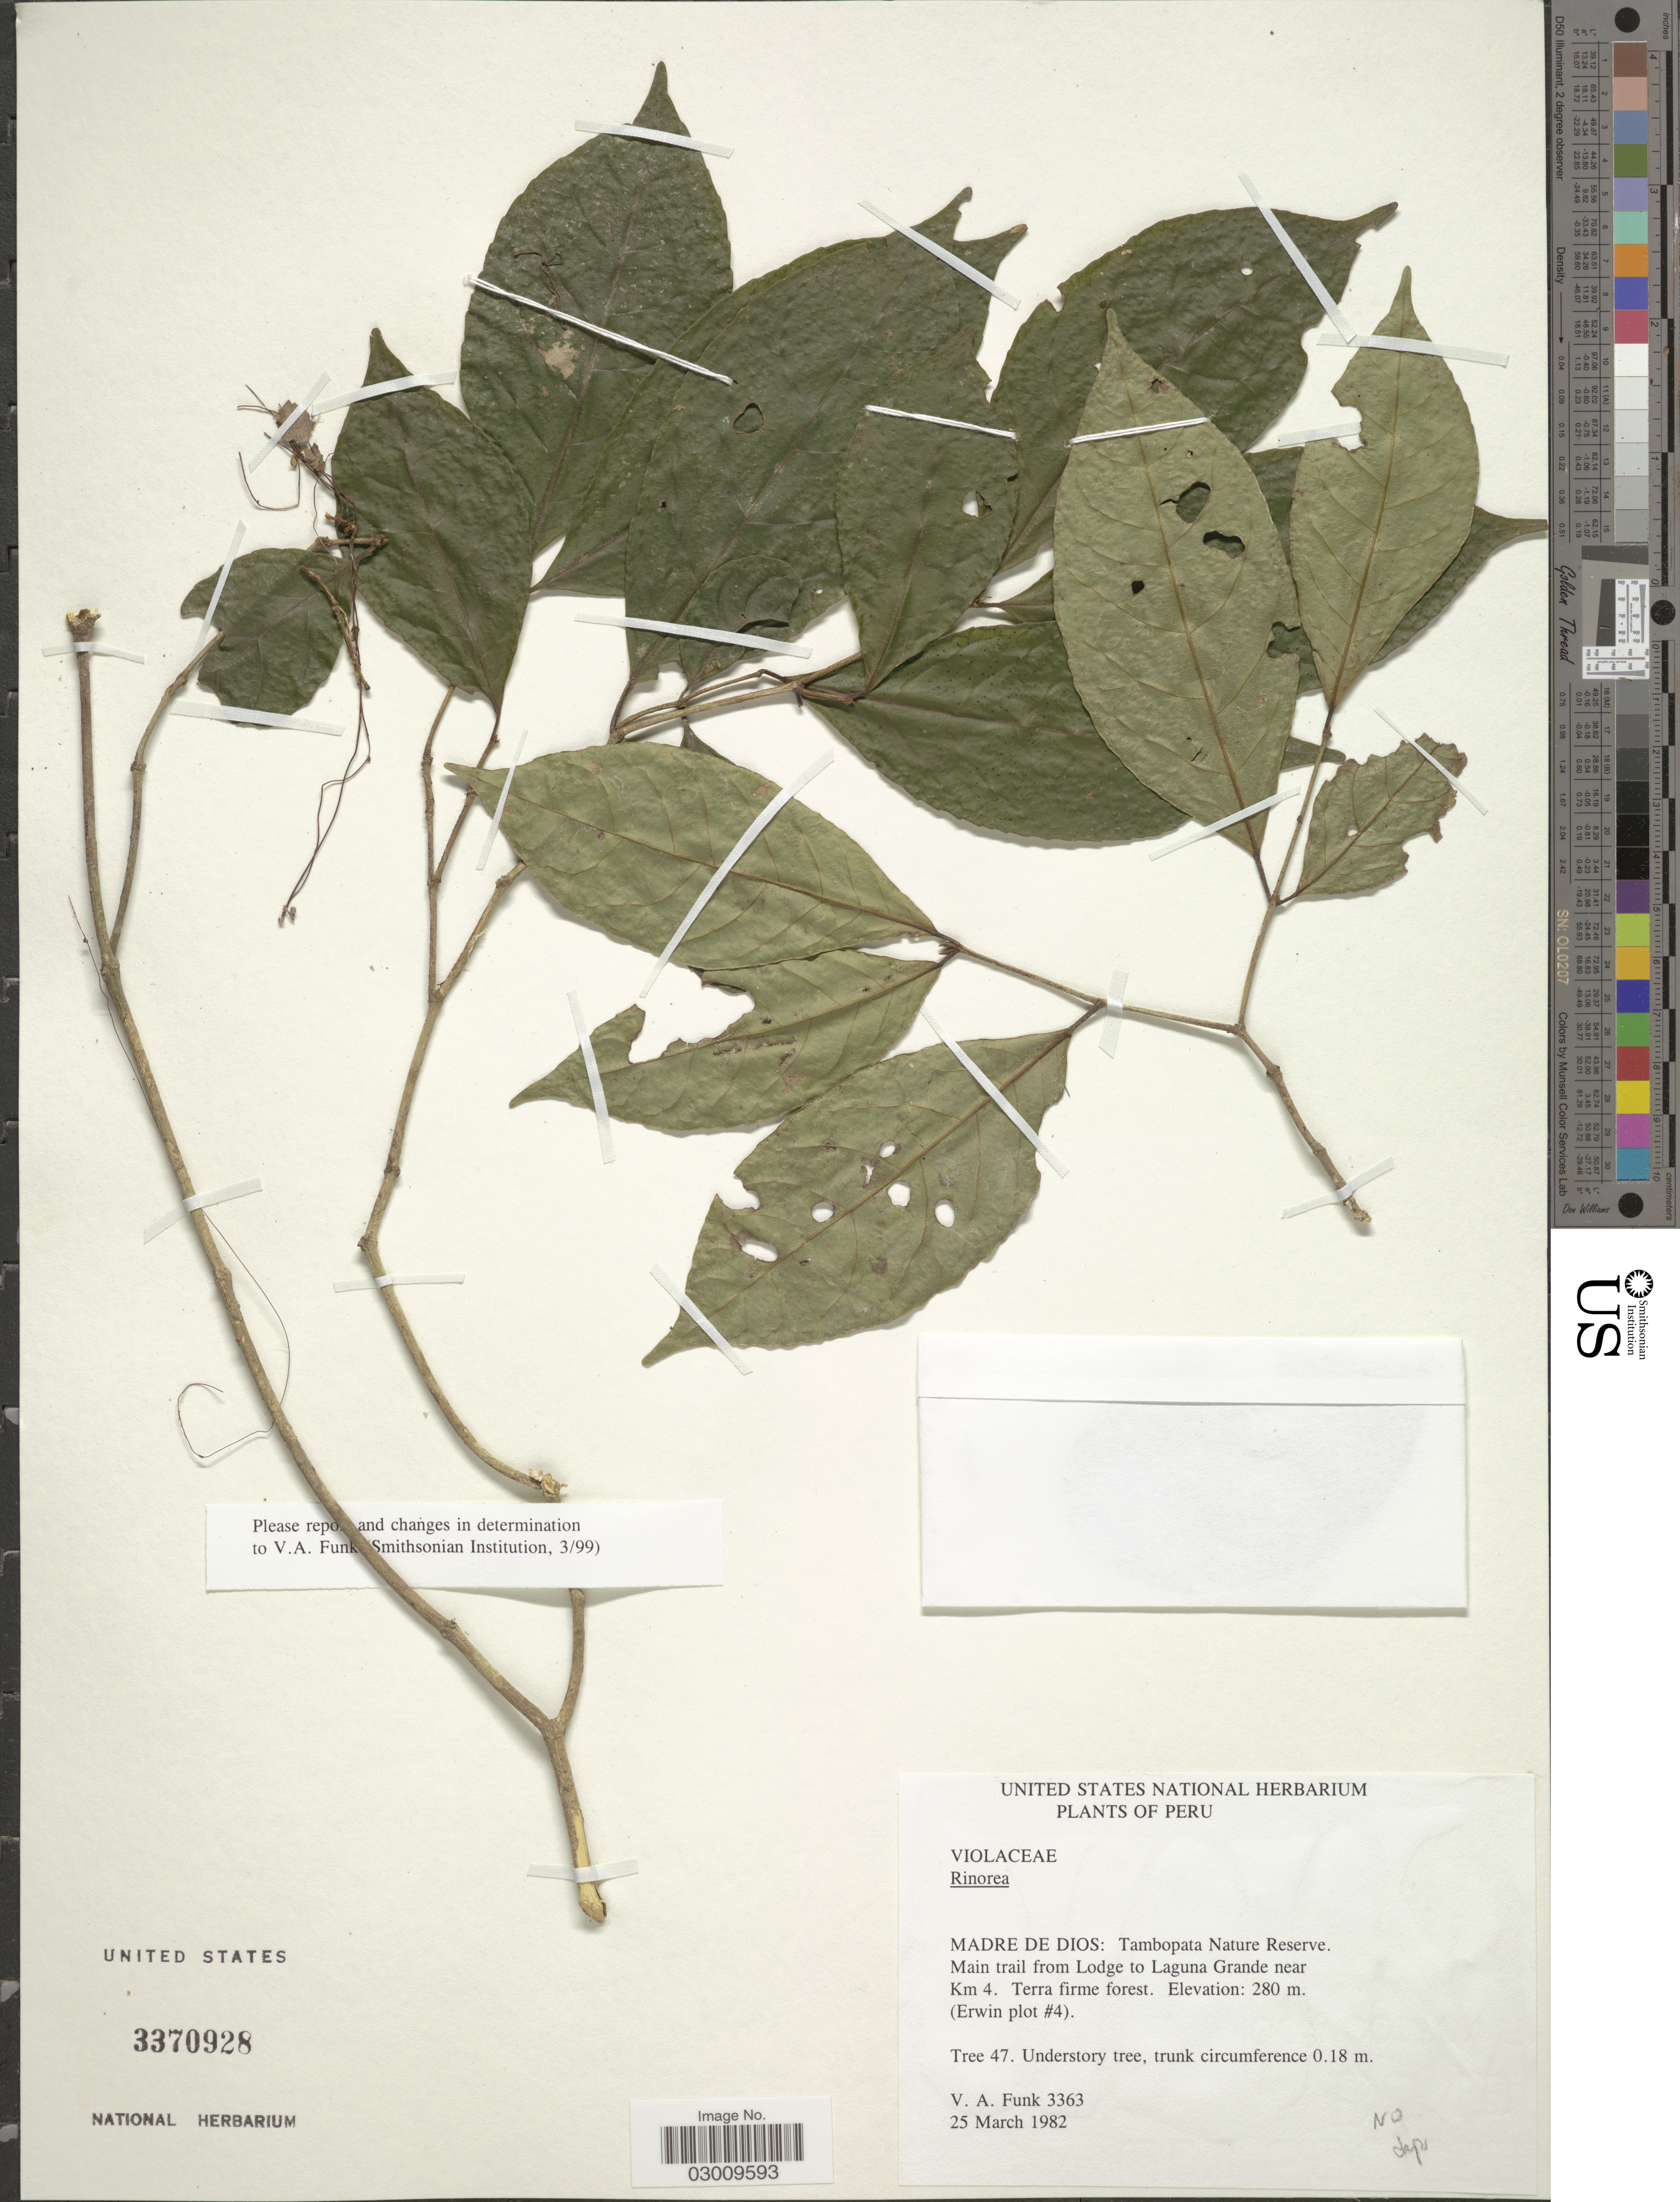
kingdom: Plantae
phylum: Tracheophyta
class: Magnoliopsida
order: Malpighiales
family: Violaceae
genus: Rinorea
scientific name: Rinorea viridifolia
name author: Rusby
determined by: Hoyos-Gomez, S. E.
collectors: V. Funk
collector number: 3363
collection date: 1982-03-25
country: Peru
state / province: Madre de Dios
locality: Tambopata Nature Reserve. Main trail from Lodge to Laguna Frande near Km. 4. (Erwin plot #4).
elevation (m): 280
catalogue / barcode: US 3370928